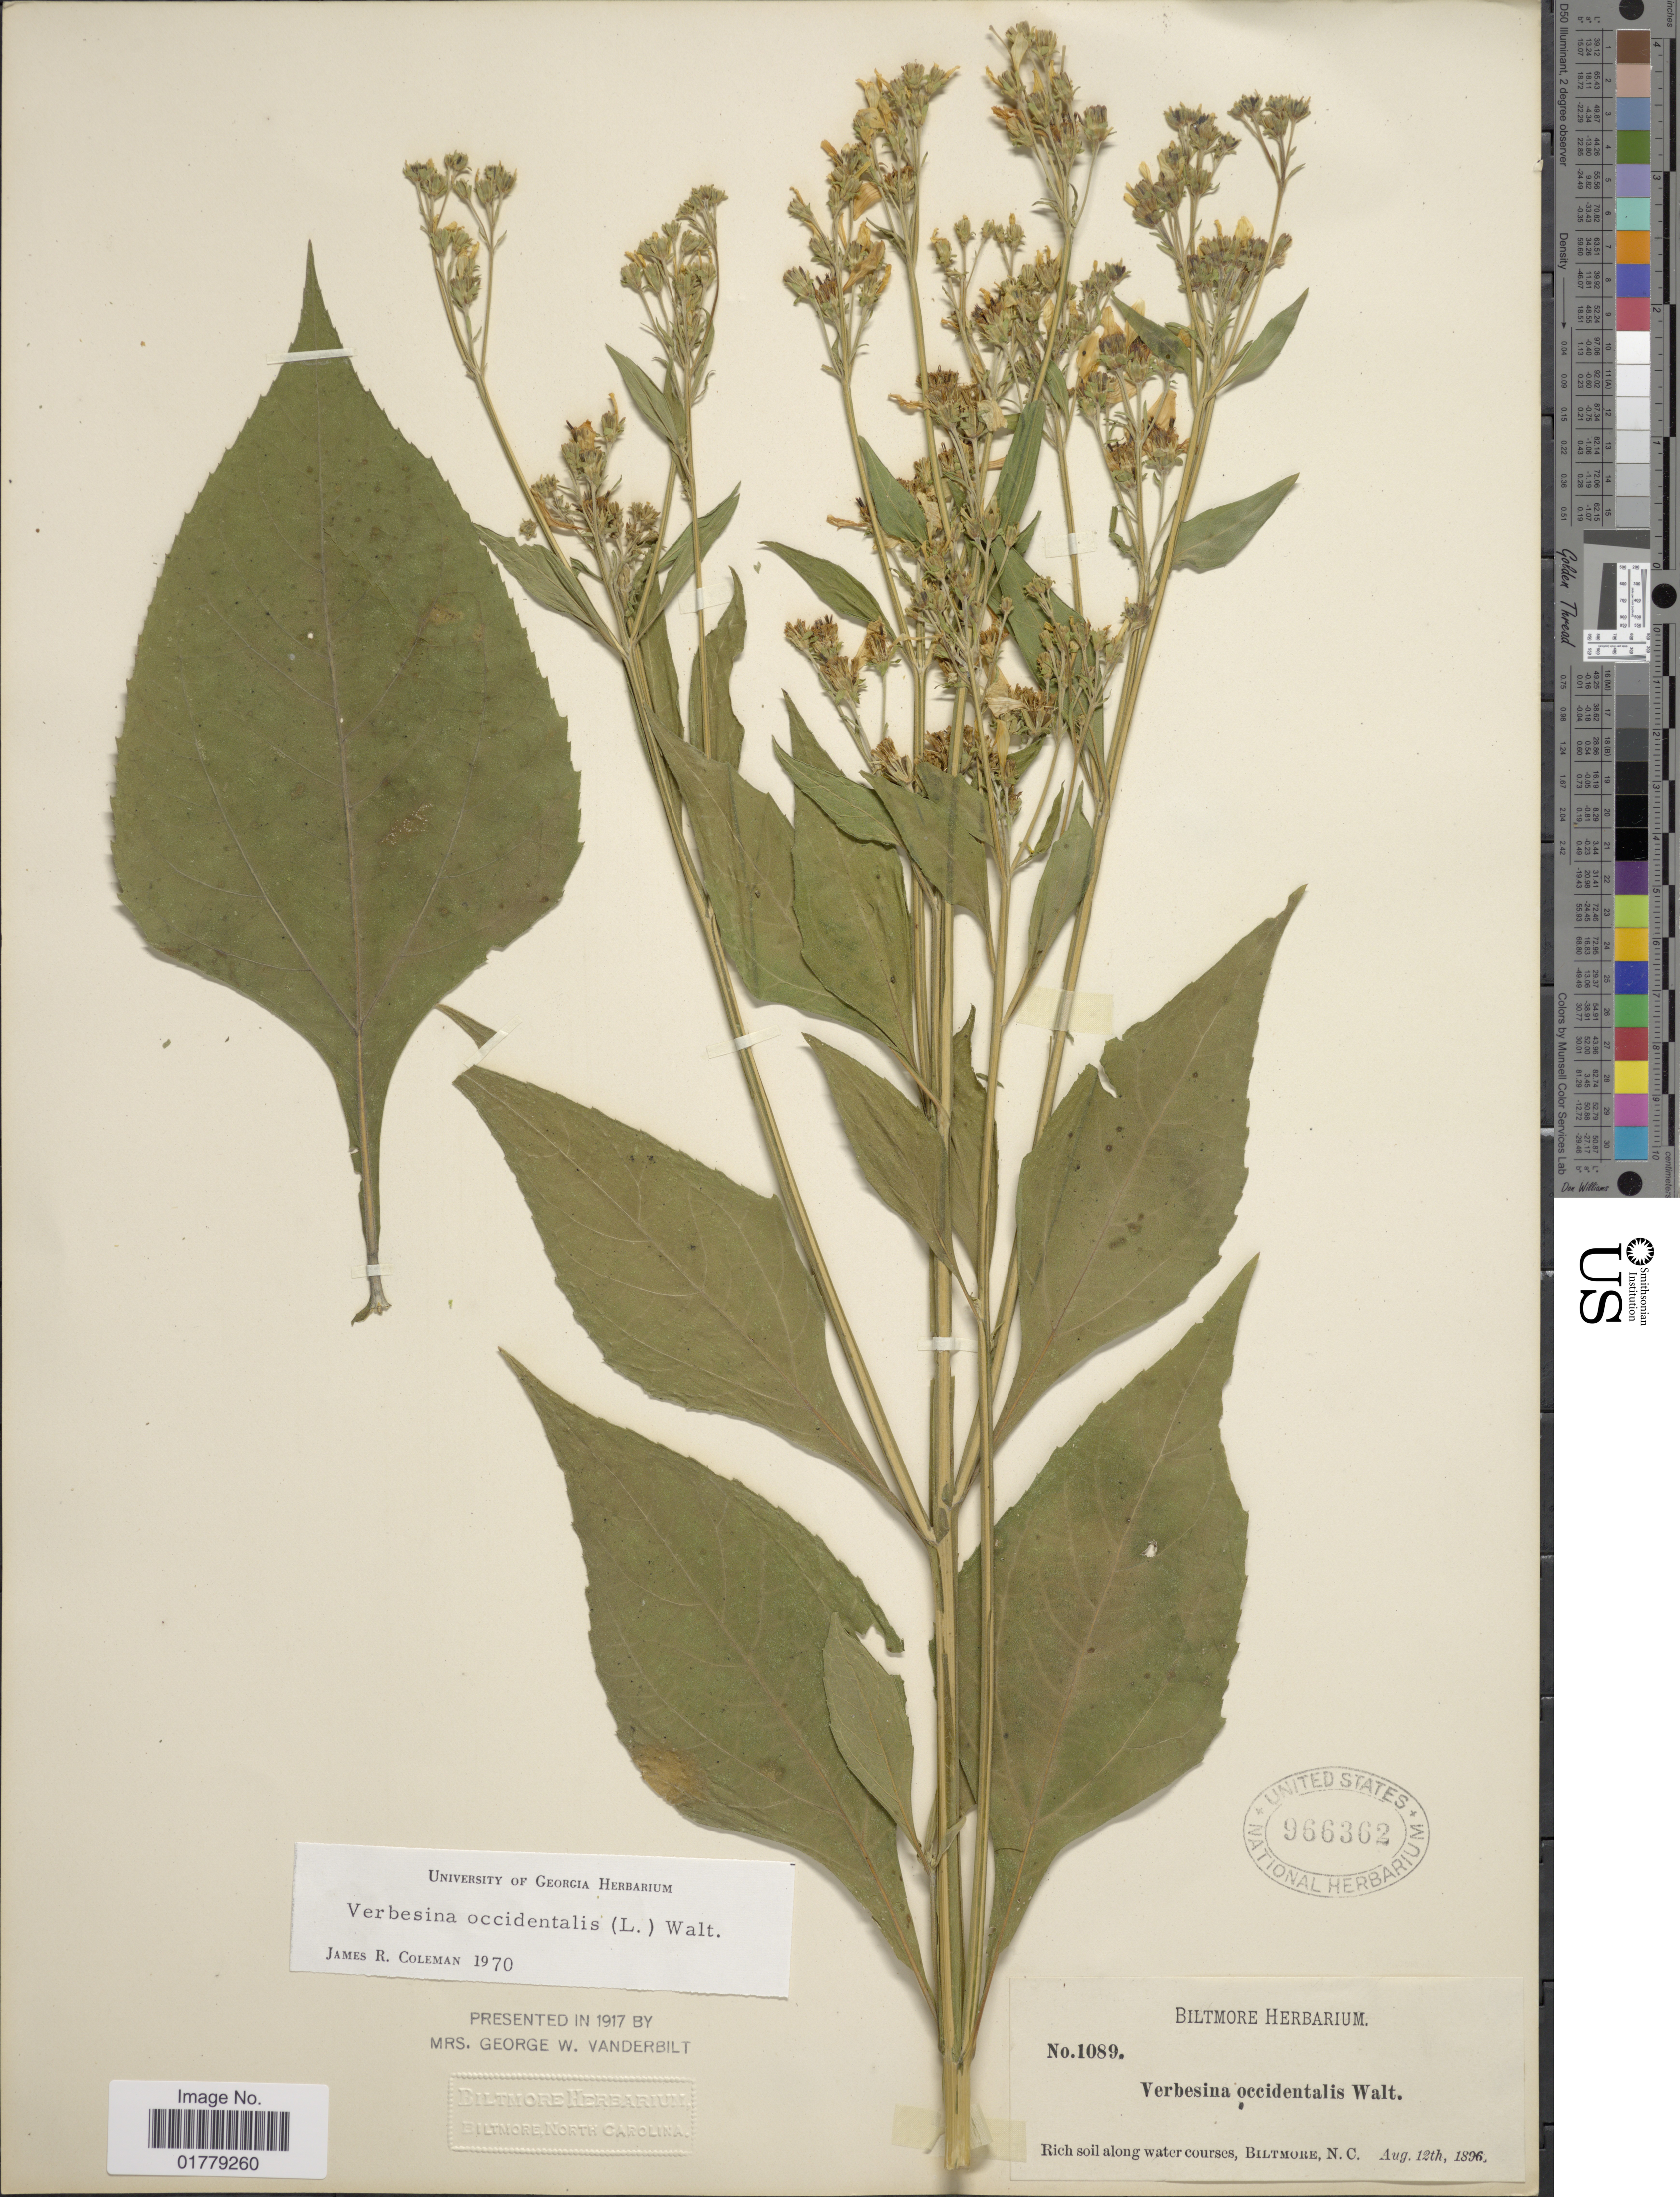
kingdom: Plantae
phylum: Tracheophyta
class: Magnoliopsida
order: Asterales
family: Asteraceae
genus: Verbesina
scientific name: Verbesina occidentalis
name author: (L.) Walter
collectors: ex herb. Biltmore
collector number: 1089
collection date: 1896-08-12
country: United States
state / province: North Carolina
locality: Rich soil along water courses, Biltmore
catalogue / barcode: US 966362